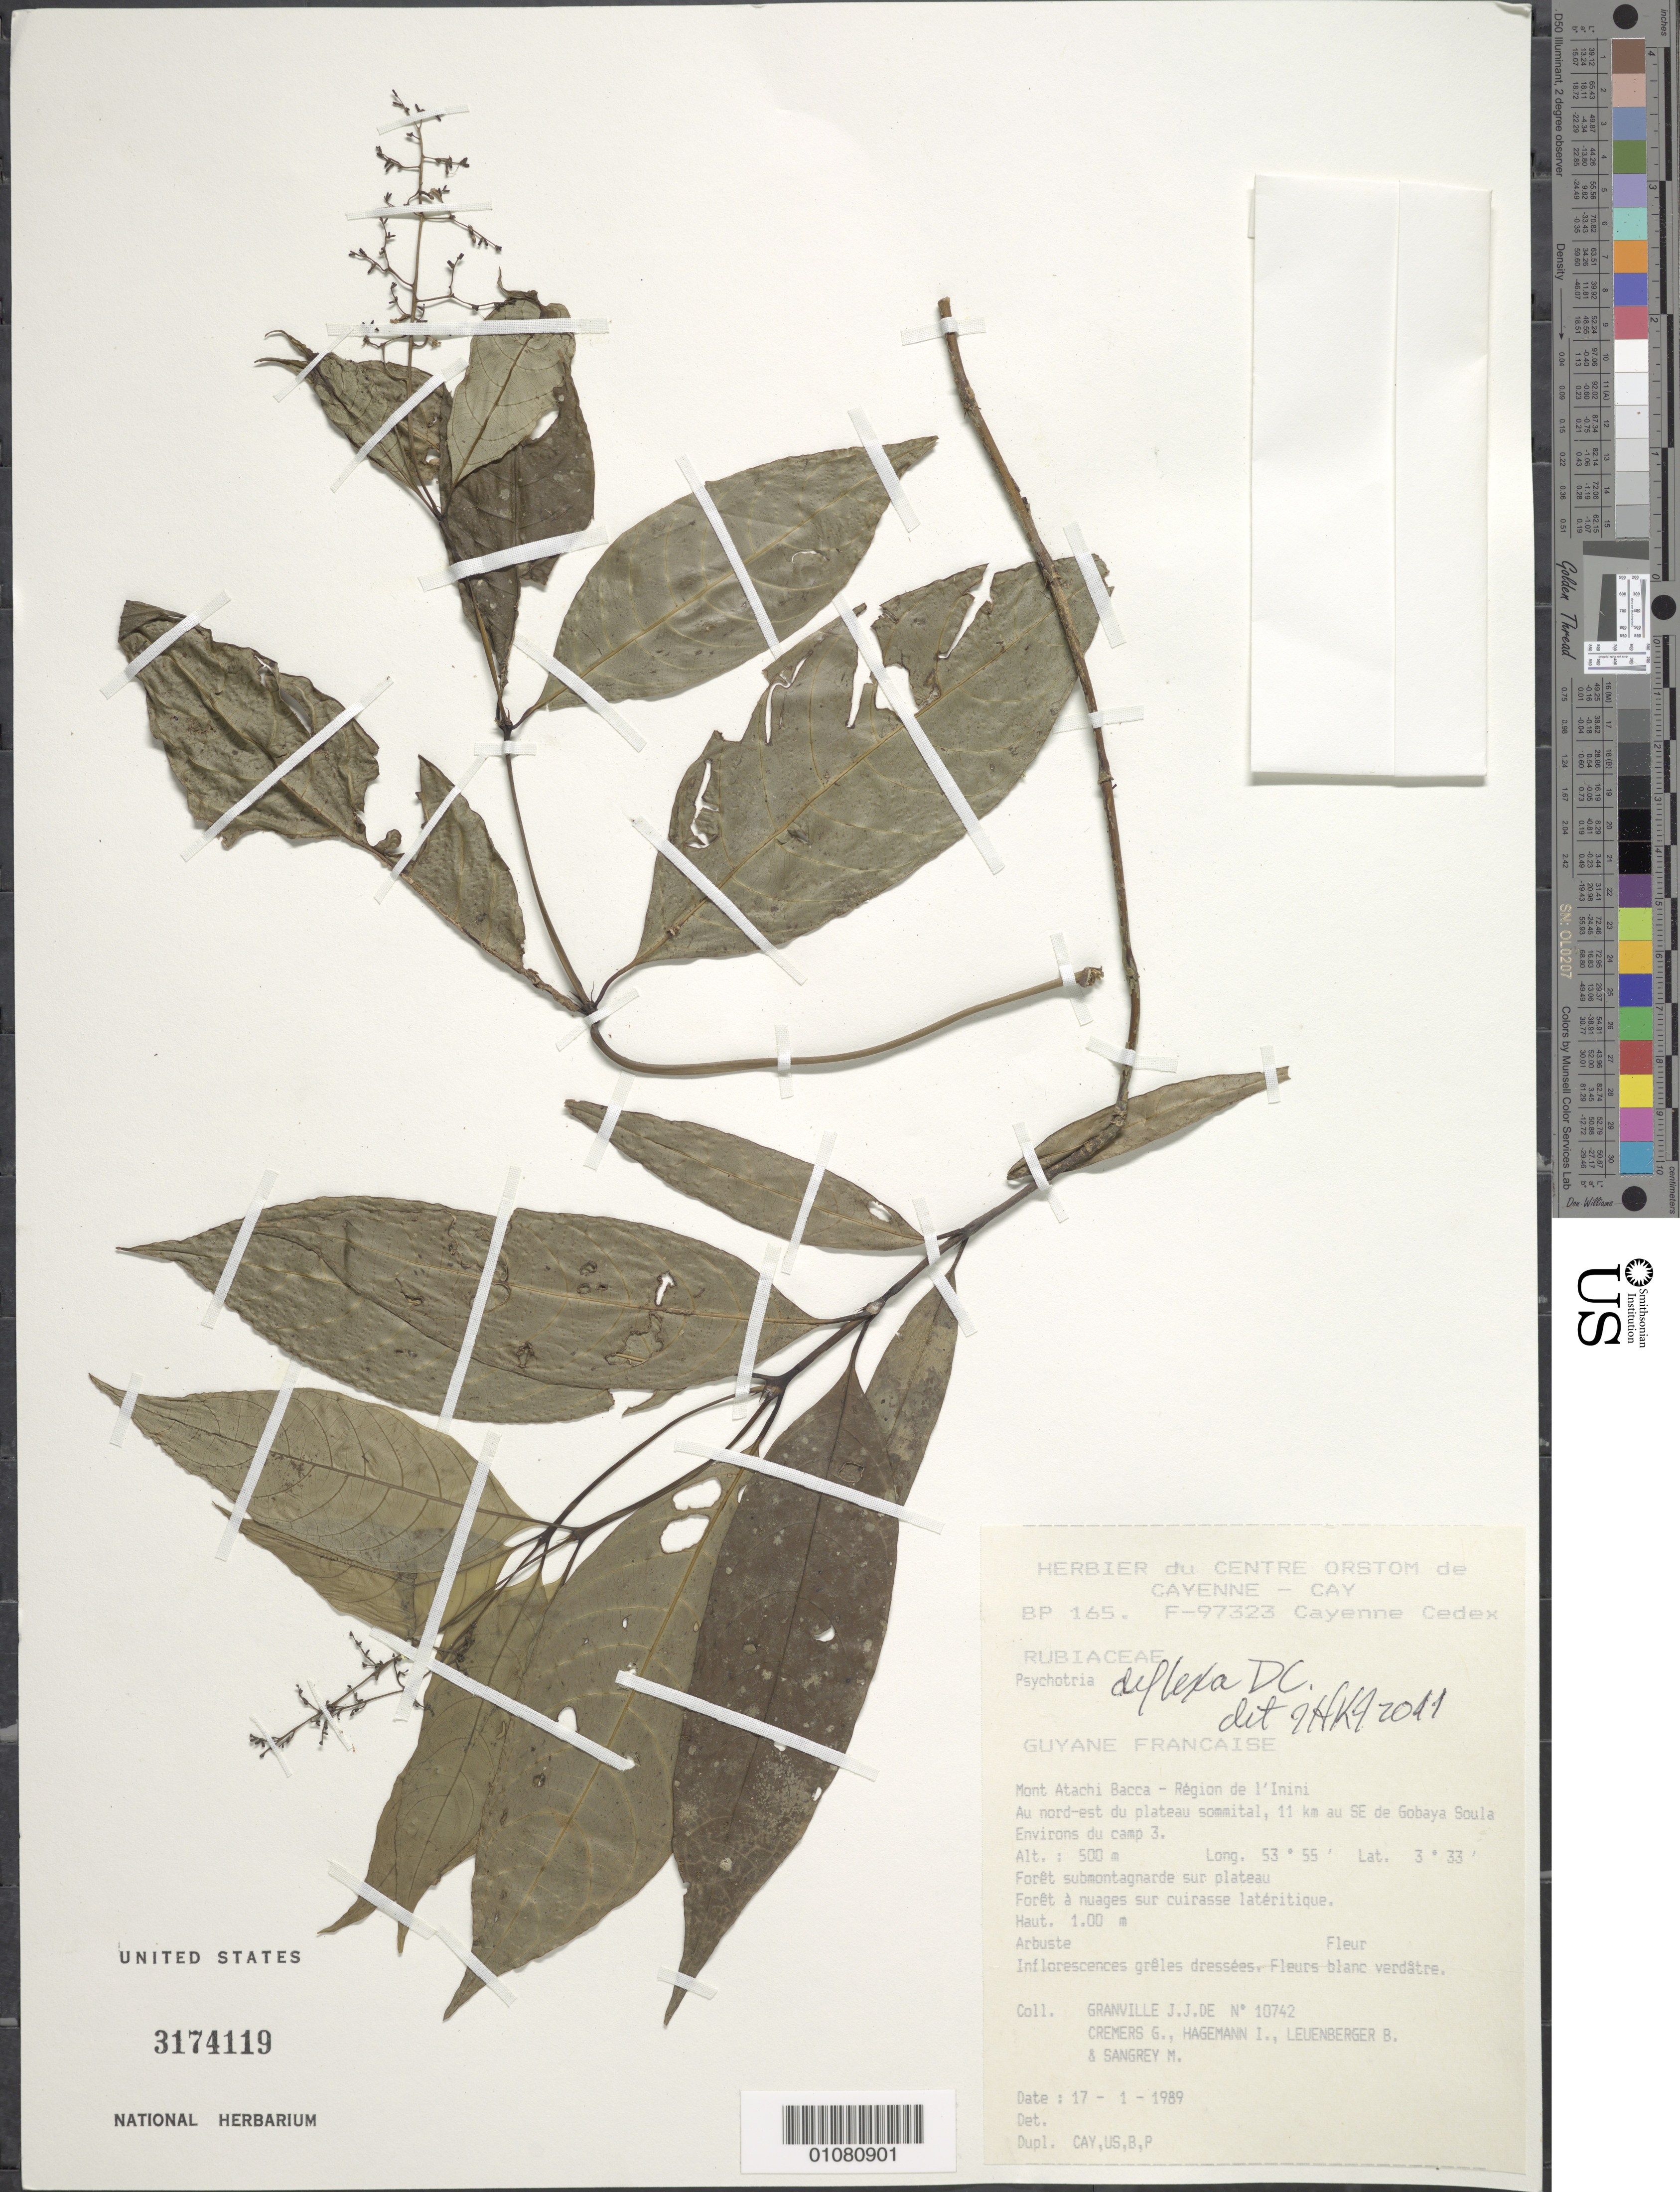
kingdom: Plantae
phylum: Tracheophyta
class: Magnoliopsida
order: Gentianales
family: Rubiaceae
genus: Palicourea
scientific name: Palicourea deflexa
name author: (DC.) Borhidi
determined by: Kirkbride, J. H., Jr.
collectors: J.-J. de Granville, G. Cremers, J. Hagemann, B. E. Leuenberger & M. S. Sangrey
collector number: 10742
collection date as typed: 17-Jan-89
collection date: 1989-01-17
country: French Guiana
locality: Mont Atachi Bacca, région de l'Inini. Nord-est du plateau sommital, 11km au SE de Gobaya Soula. Environs du camp 3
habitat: Forêt submontagnarde sur plateau. Forêt a nuages sur cuirasse latéritique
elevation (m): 500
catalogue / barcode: US 3174119